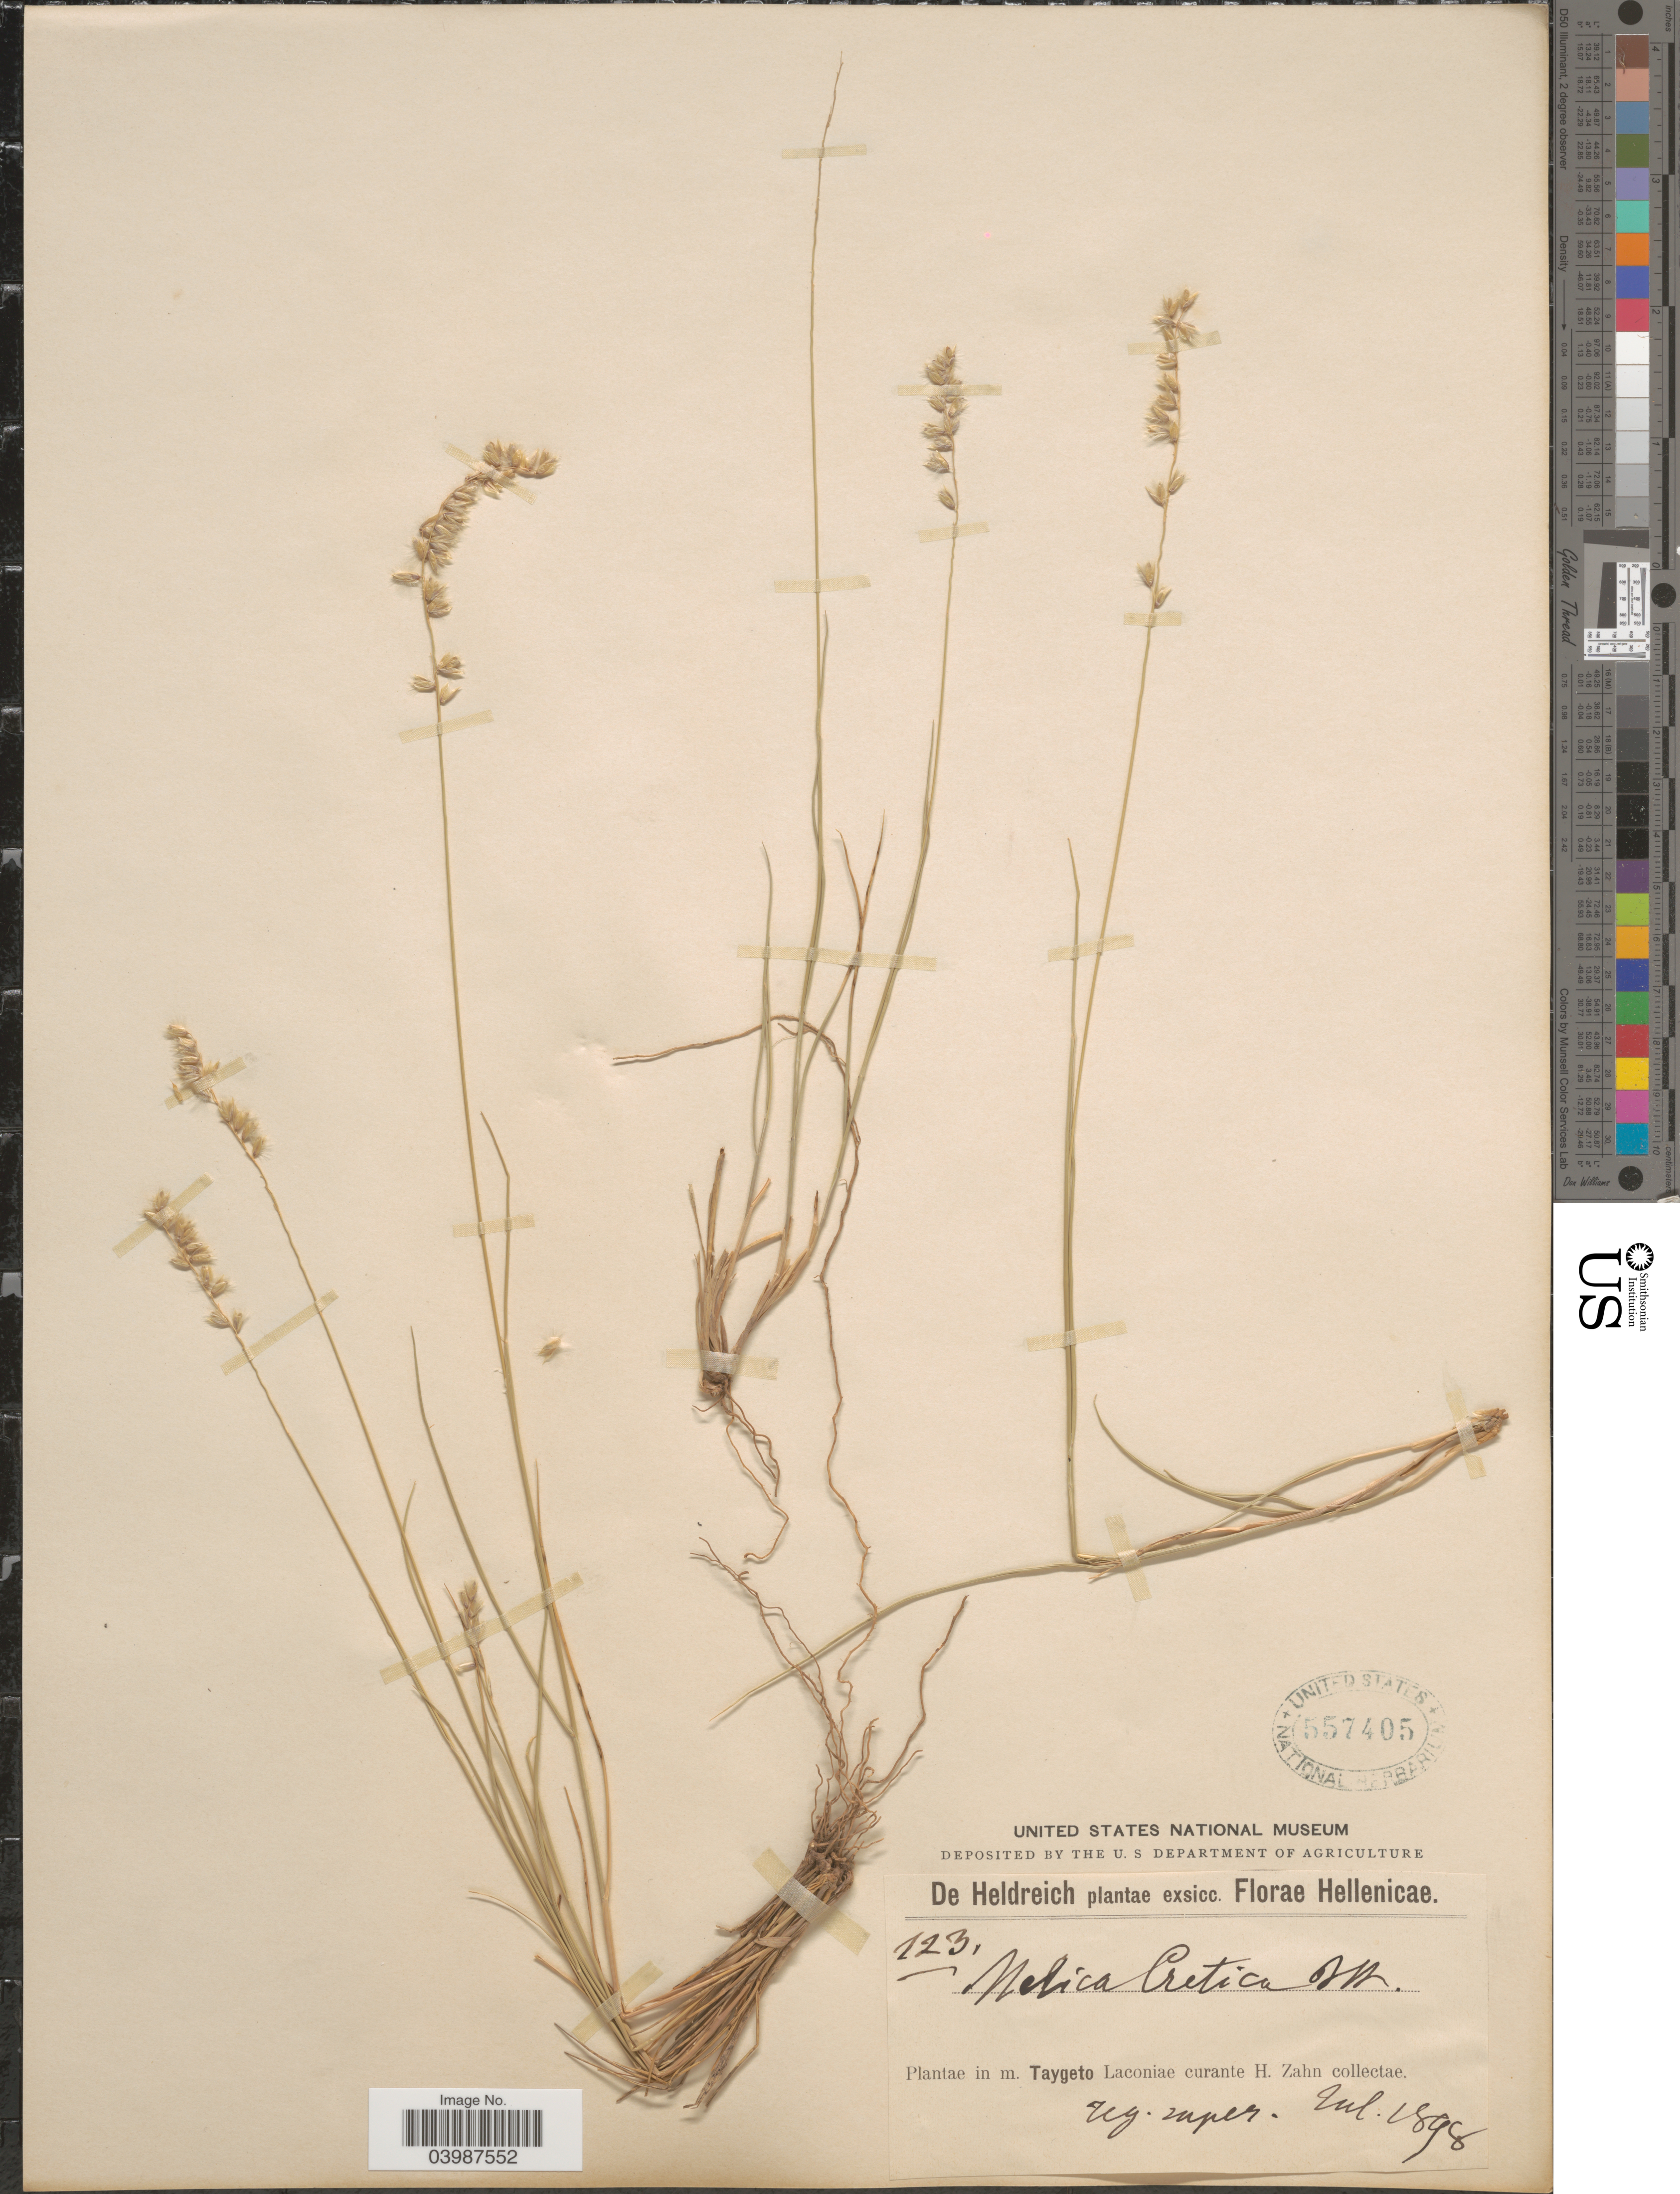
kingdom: Plantae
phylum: Tracheophyta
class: Liliopsida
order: Poales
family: Poaceae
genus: Melica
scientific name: Melica ciliata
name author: L.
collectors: H. Zahn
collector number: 123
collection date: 1898-07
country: Greece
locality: Hellenicae. In m. Taygeto Laconiae.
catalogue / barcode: US 557405